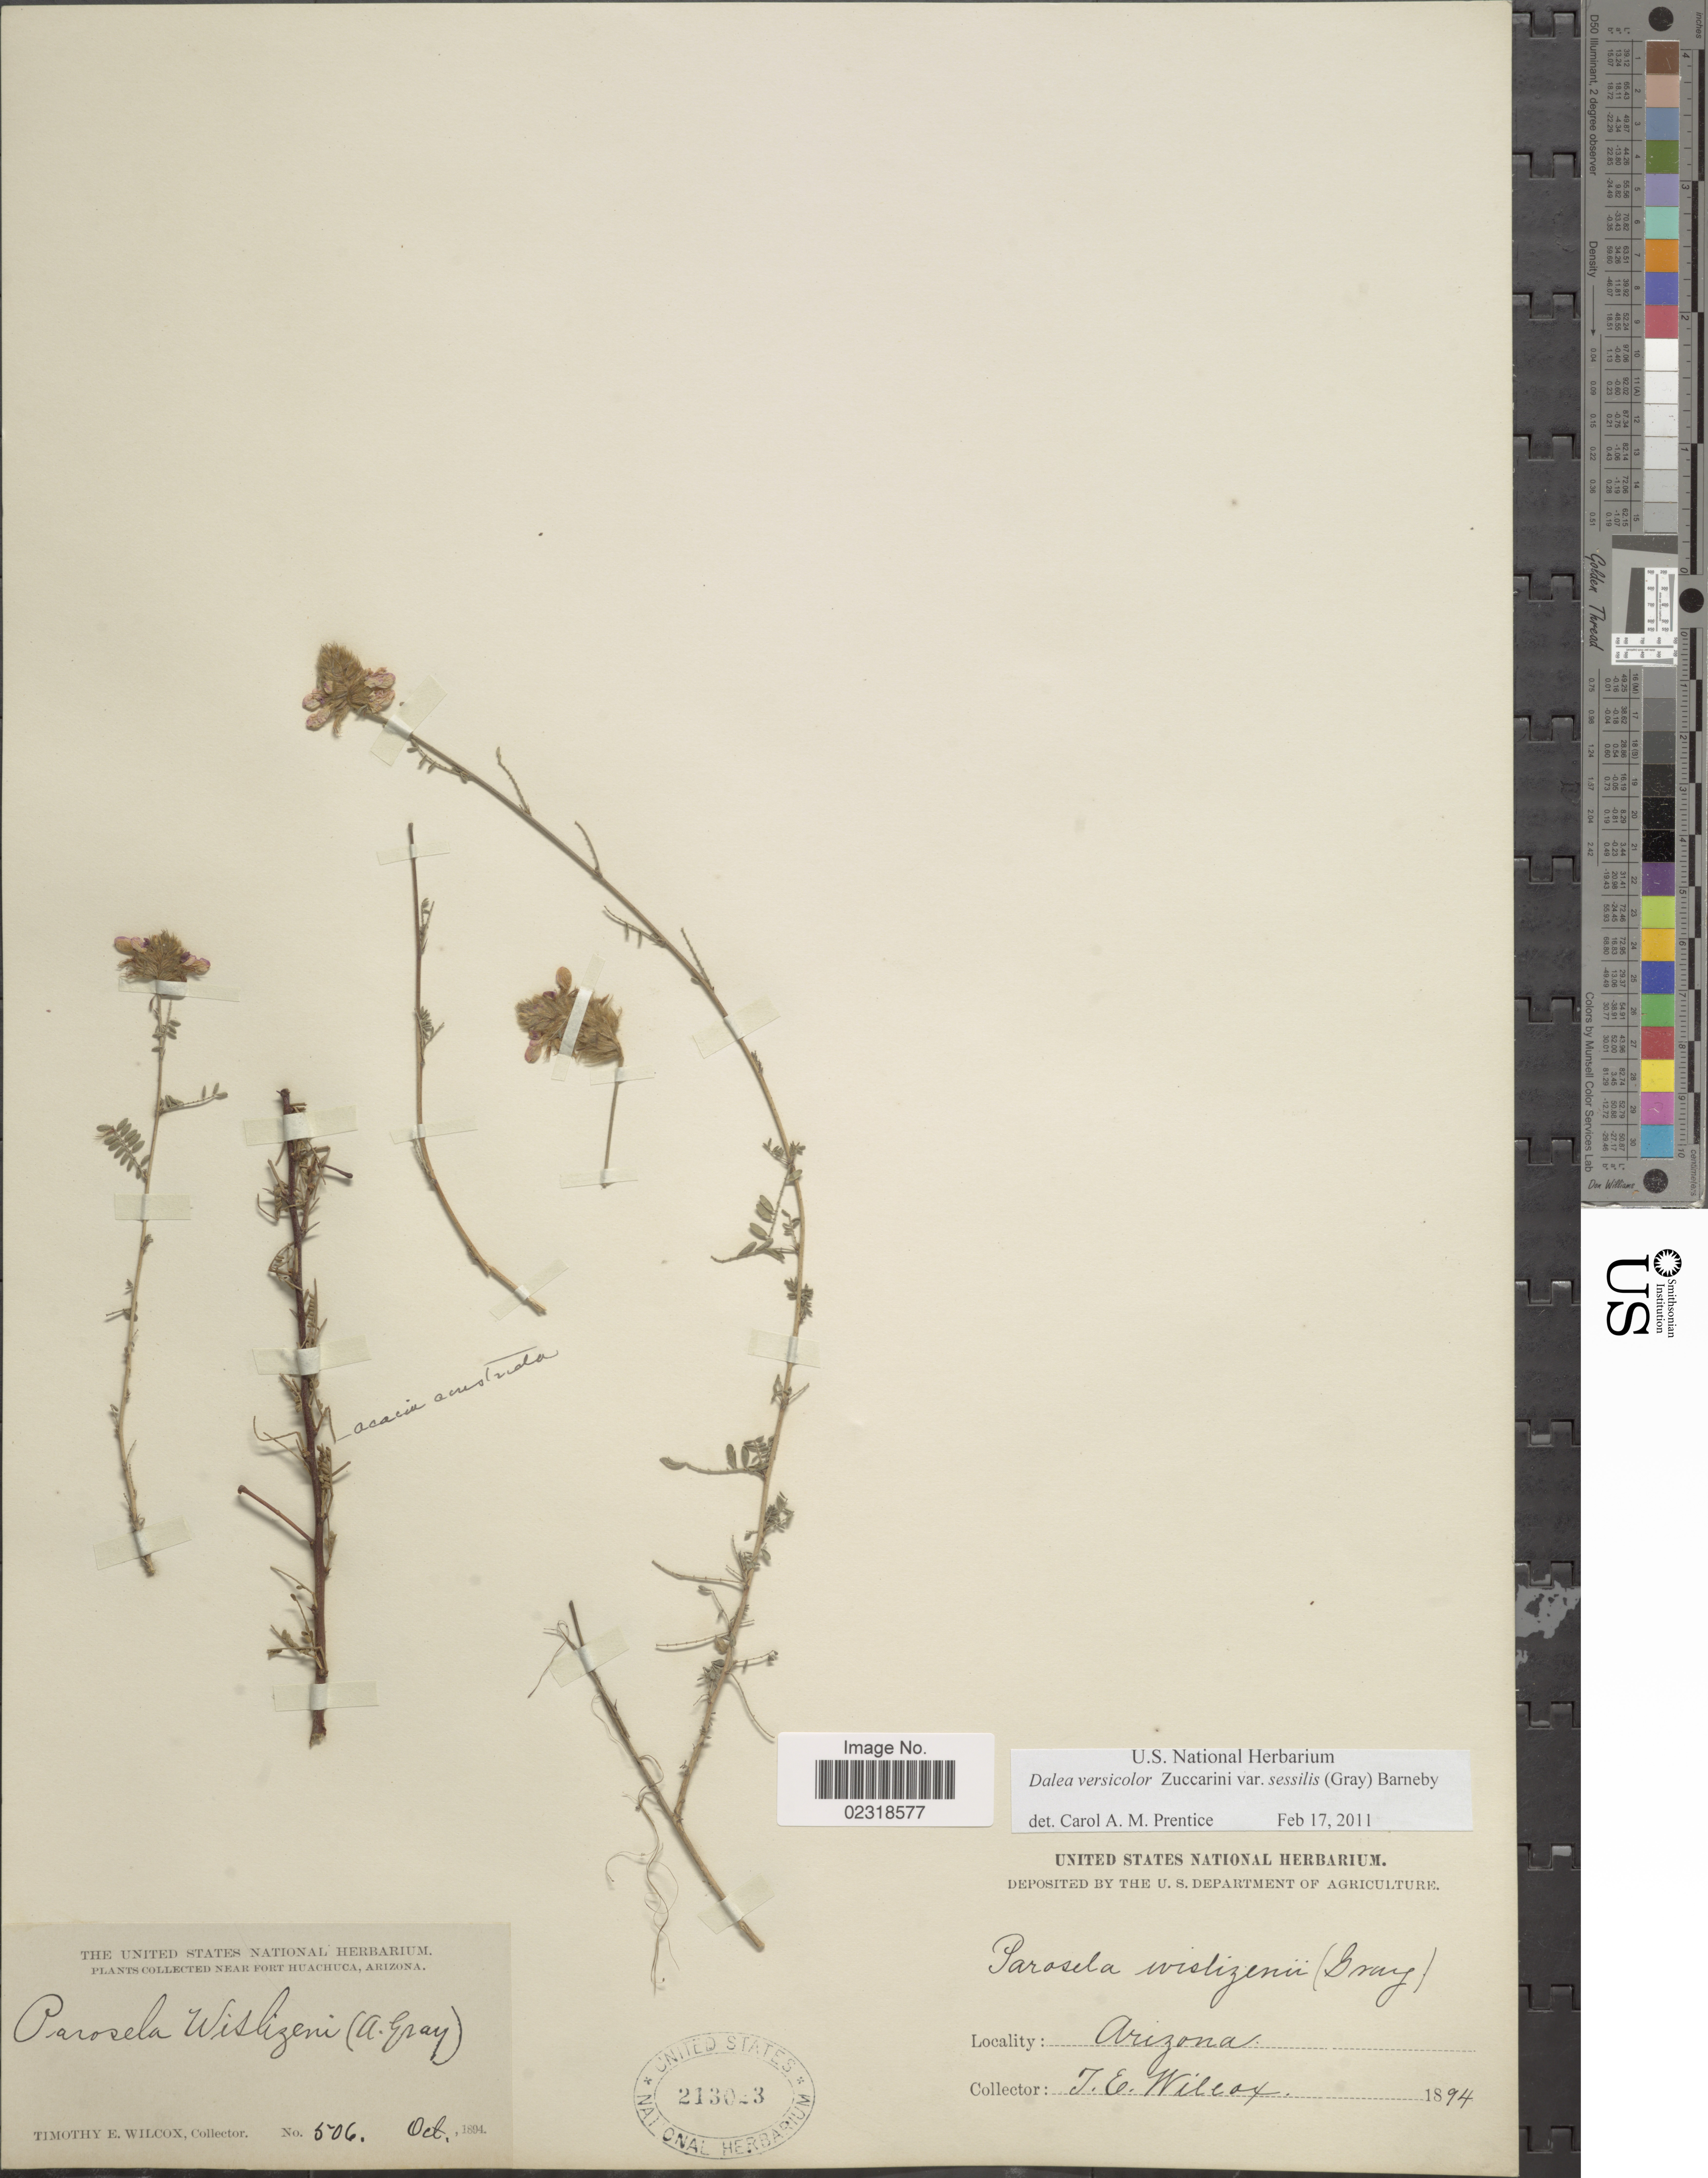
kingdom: Plantae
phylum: Tracheophyta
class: Magnoliopsida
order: Fabales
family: Fabaceae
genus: Dalea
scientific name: Dalea versicolor var. sessilis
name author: Zucc.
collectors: T. E. Wilcox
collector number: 506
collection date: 1894-10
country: United States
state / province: Arizona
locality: Near Fort Huachuca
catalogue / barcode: US 213023